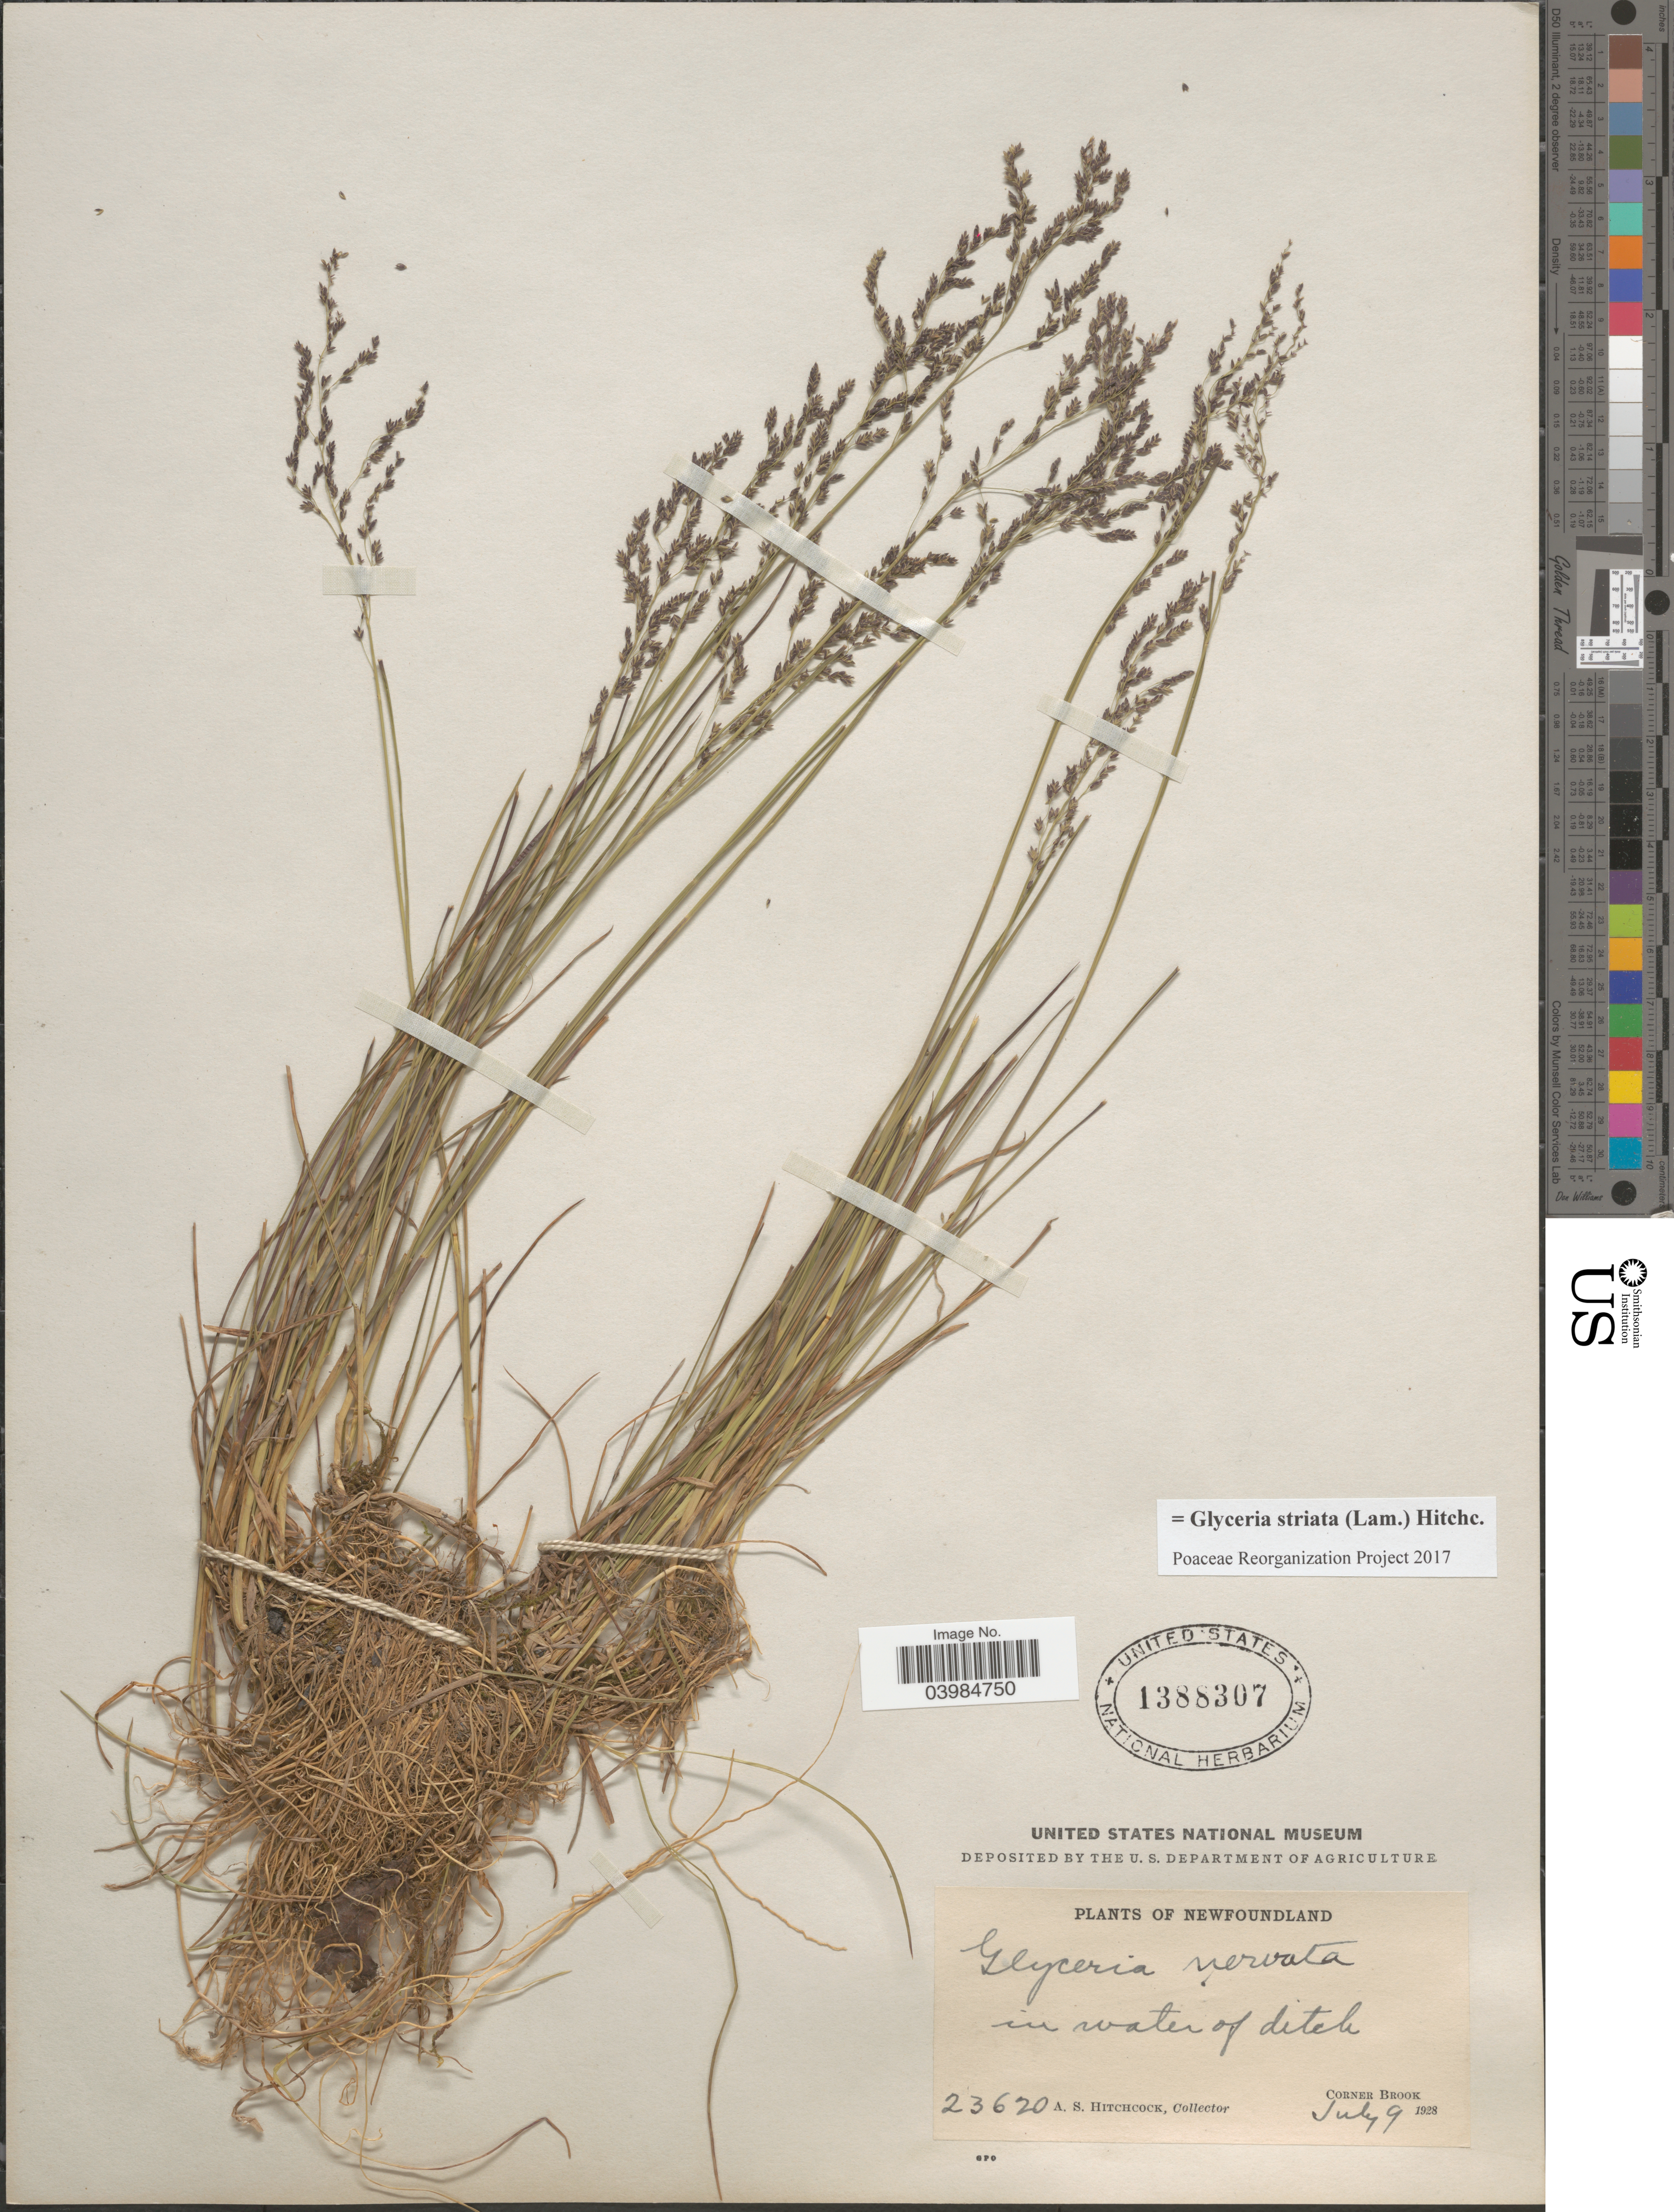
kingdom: Plantae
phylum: Tracheophyta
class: Liliopsida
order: Poales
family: Poaceae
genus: Glyceria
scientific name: Glyceria striata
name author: (Lam.) Hitchc.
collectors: A. S. Hitchcock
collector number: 23620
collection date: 1928-07-09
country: Canada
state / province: Newfoundland and Labrador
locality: Corner Brook.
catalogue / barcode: US 1388307